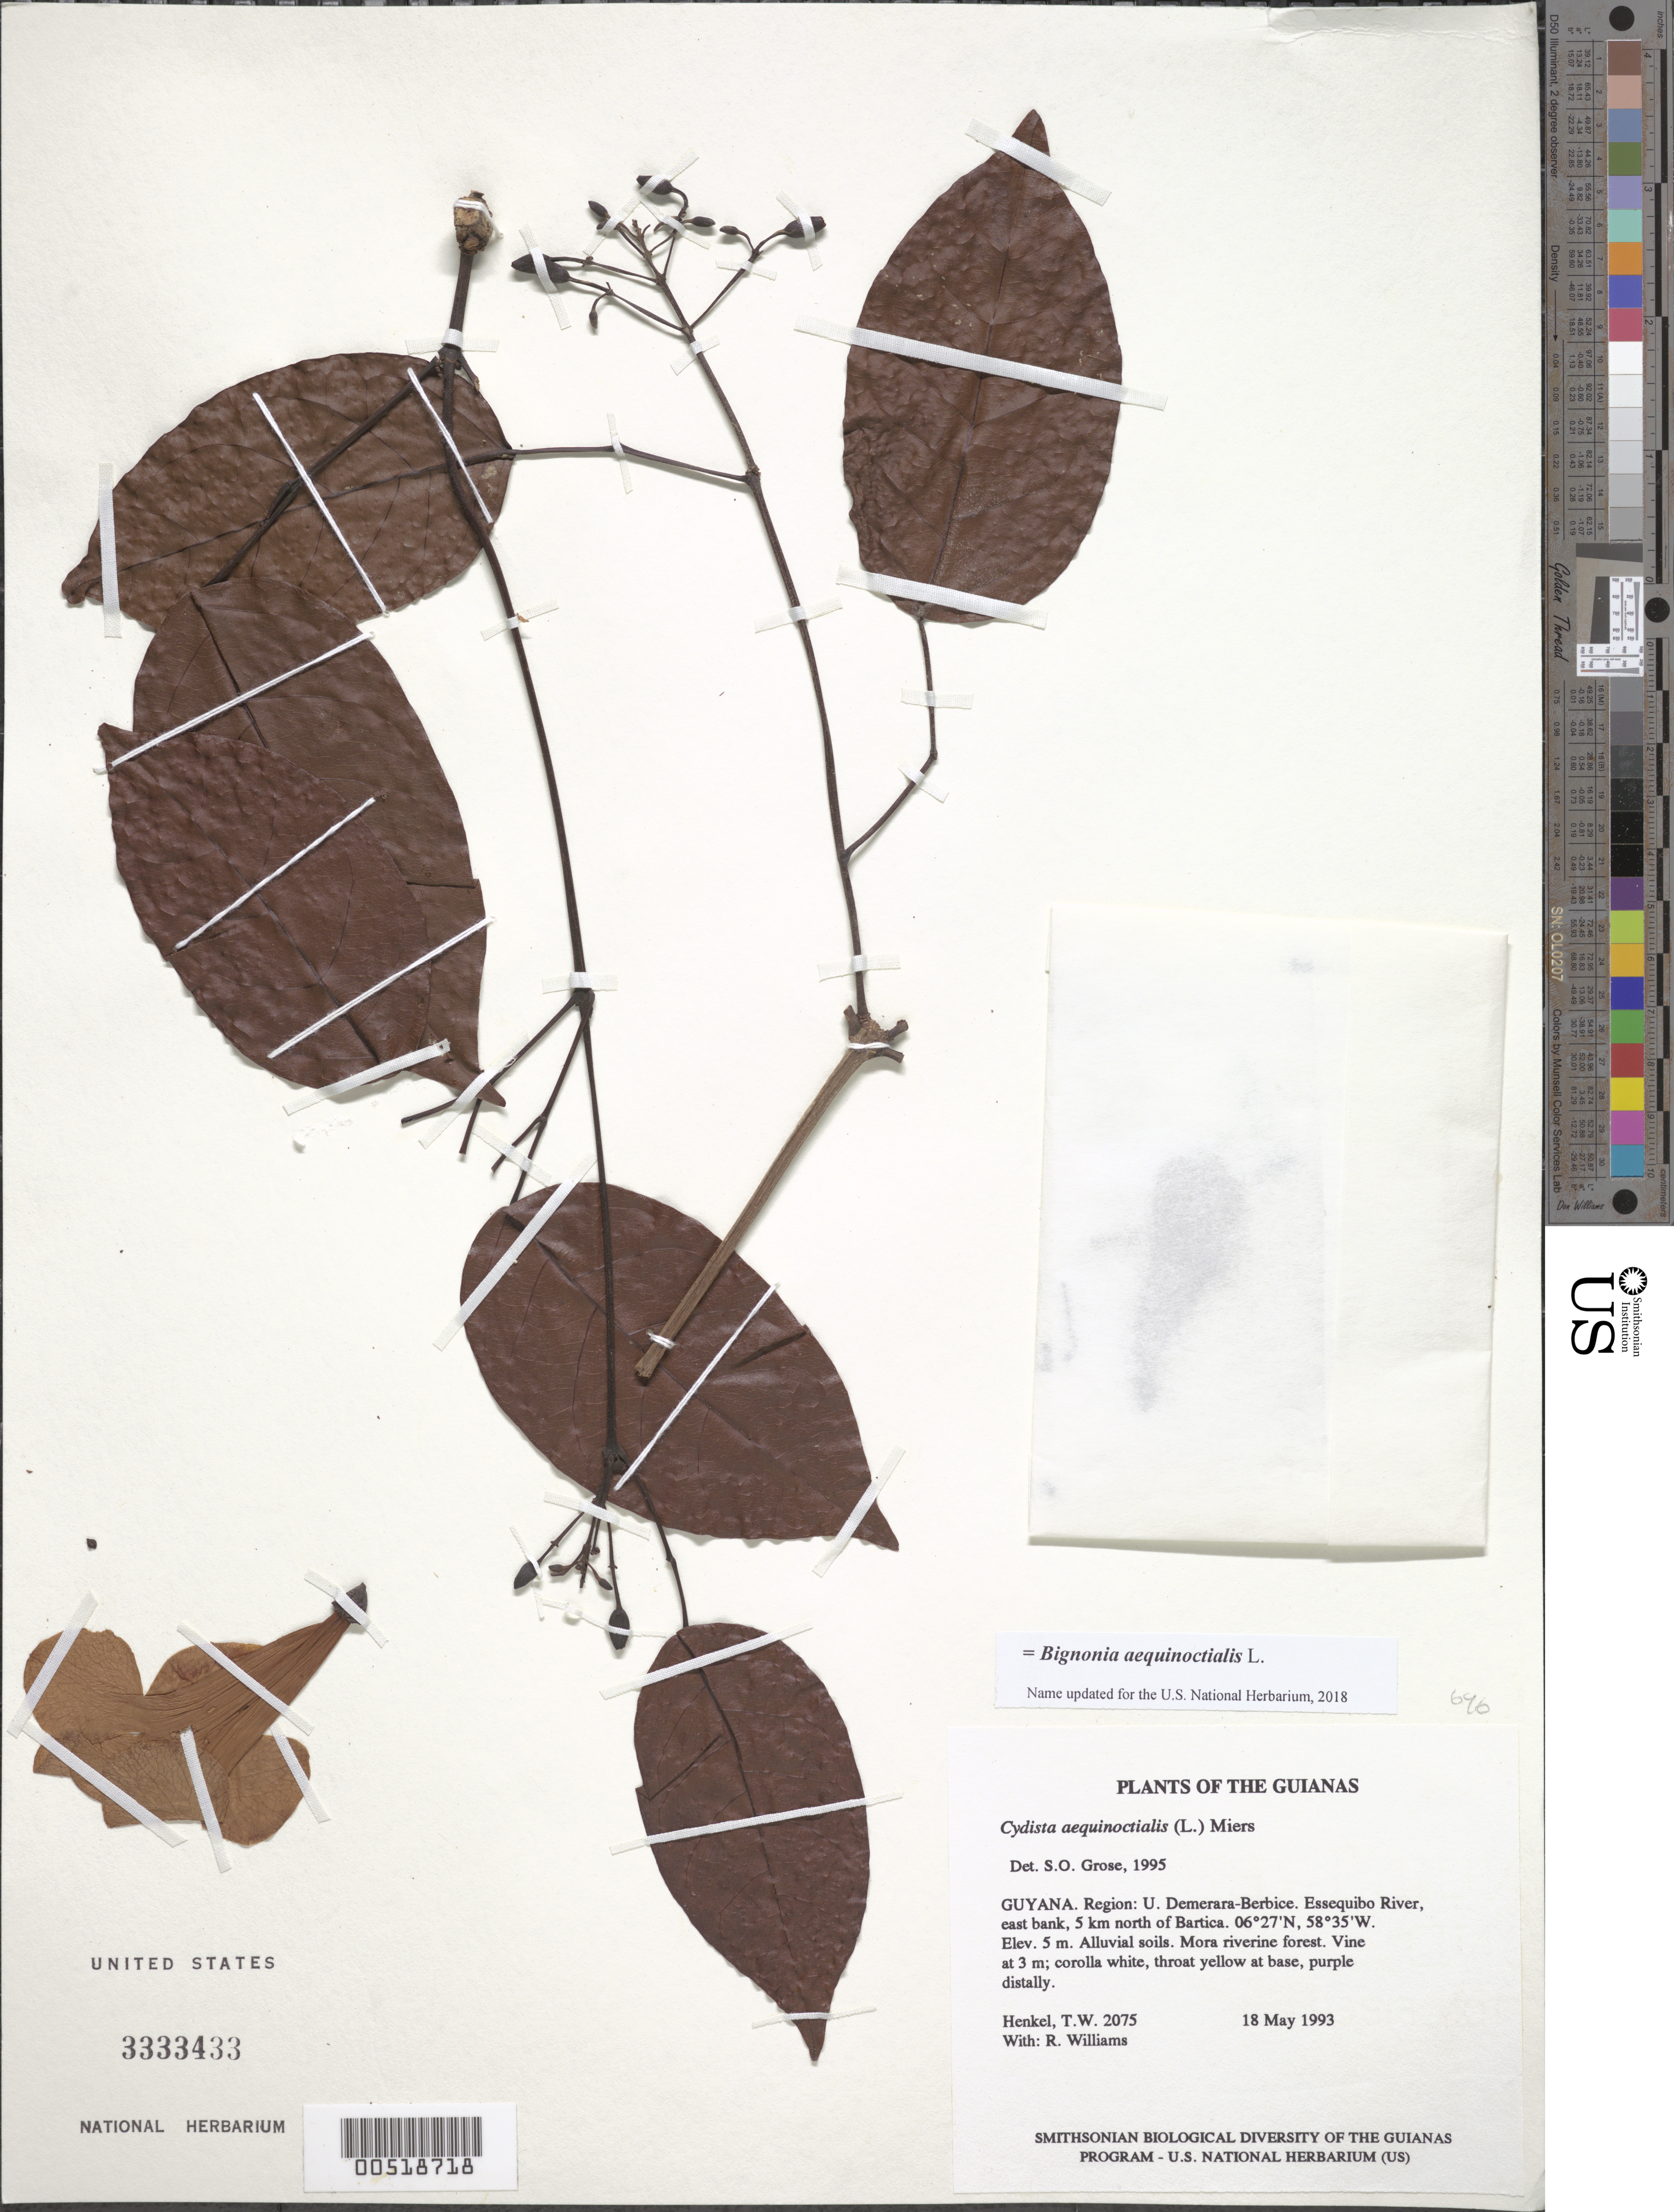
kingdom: Plantae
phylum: Tracheophyta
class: Magnoliopsida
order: Lamiales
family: Bignoniaceae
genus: Bignonia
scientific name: Bignonia aequinoctialis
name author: L.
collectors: T. Henkel & R. Williams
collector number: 2075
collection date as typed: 18 May 1993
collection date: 1993-05-18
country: Guyana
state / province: U. Demerara-Berbice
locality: Essequibo River, east bank, 5 km north of Bartica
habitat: Alluvial soils. Mora riverine forest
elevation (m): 5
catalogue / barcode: US 3333433